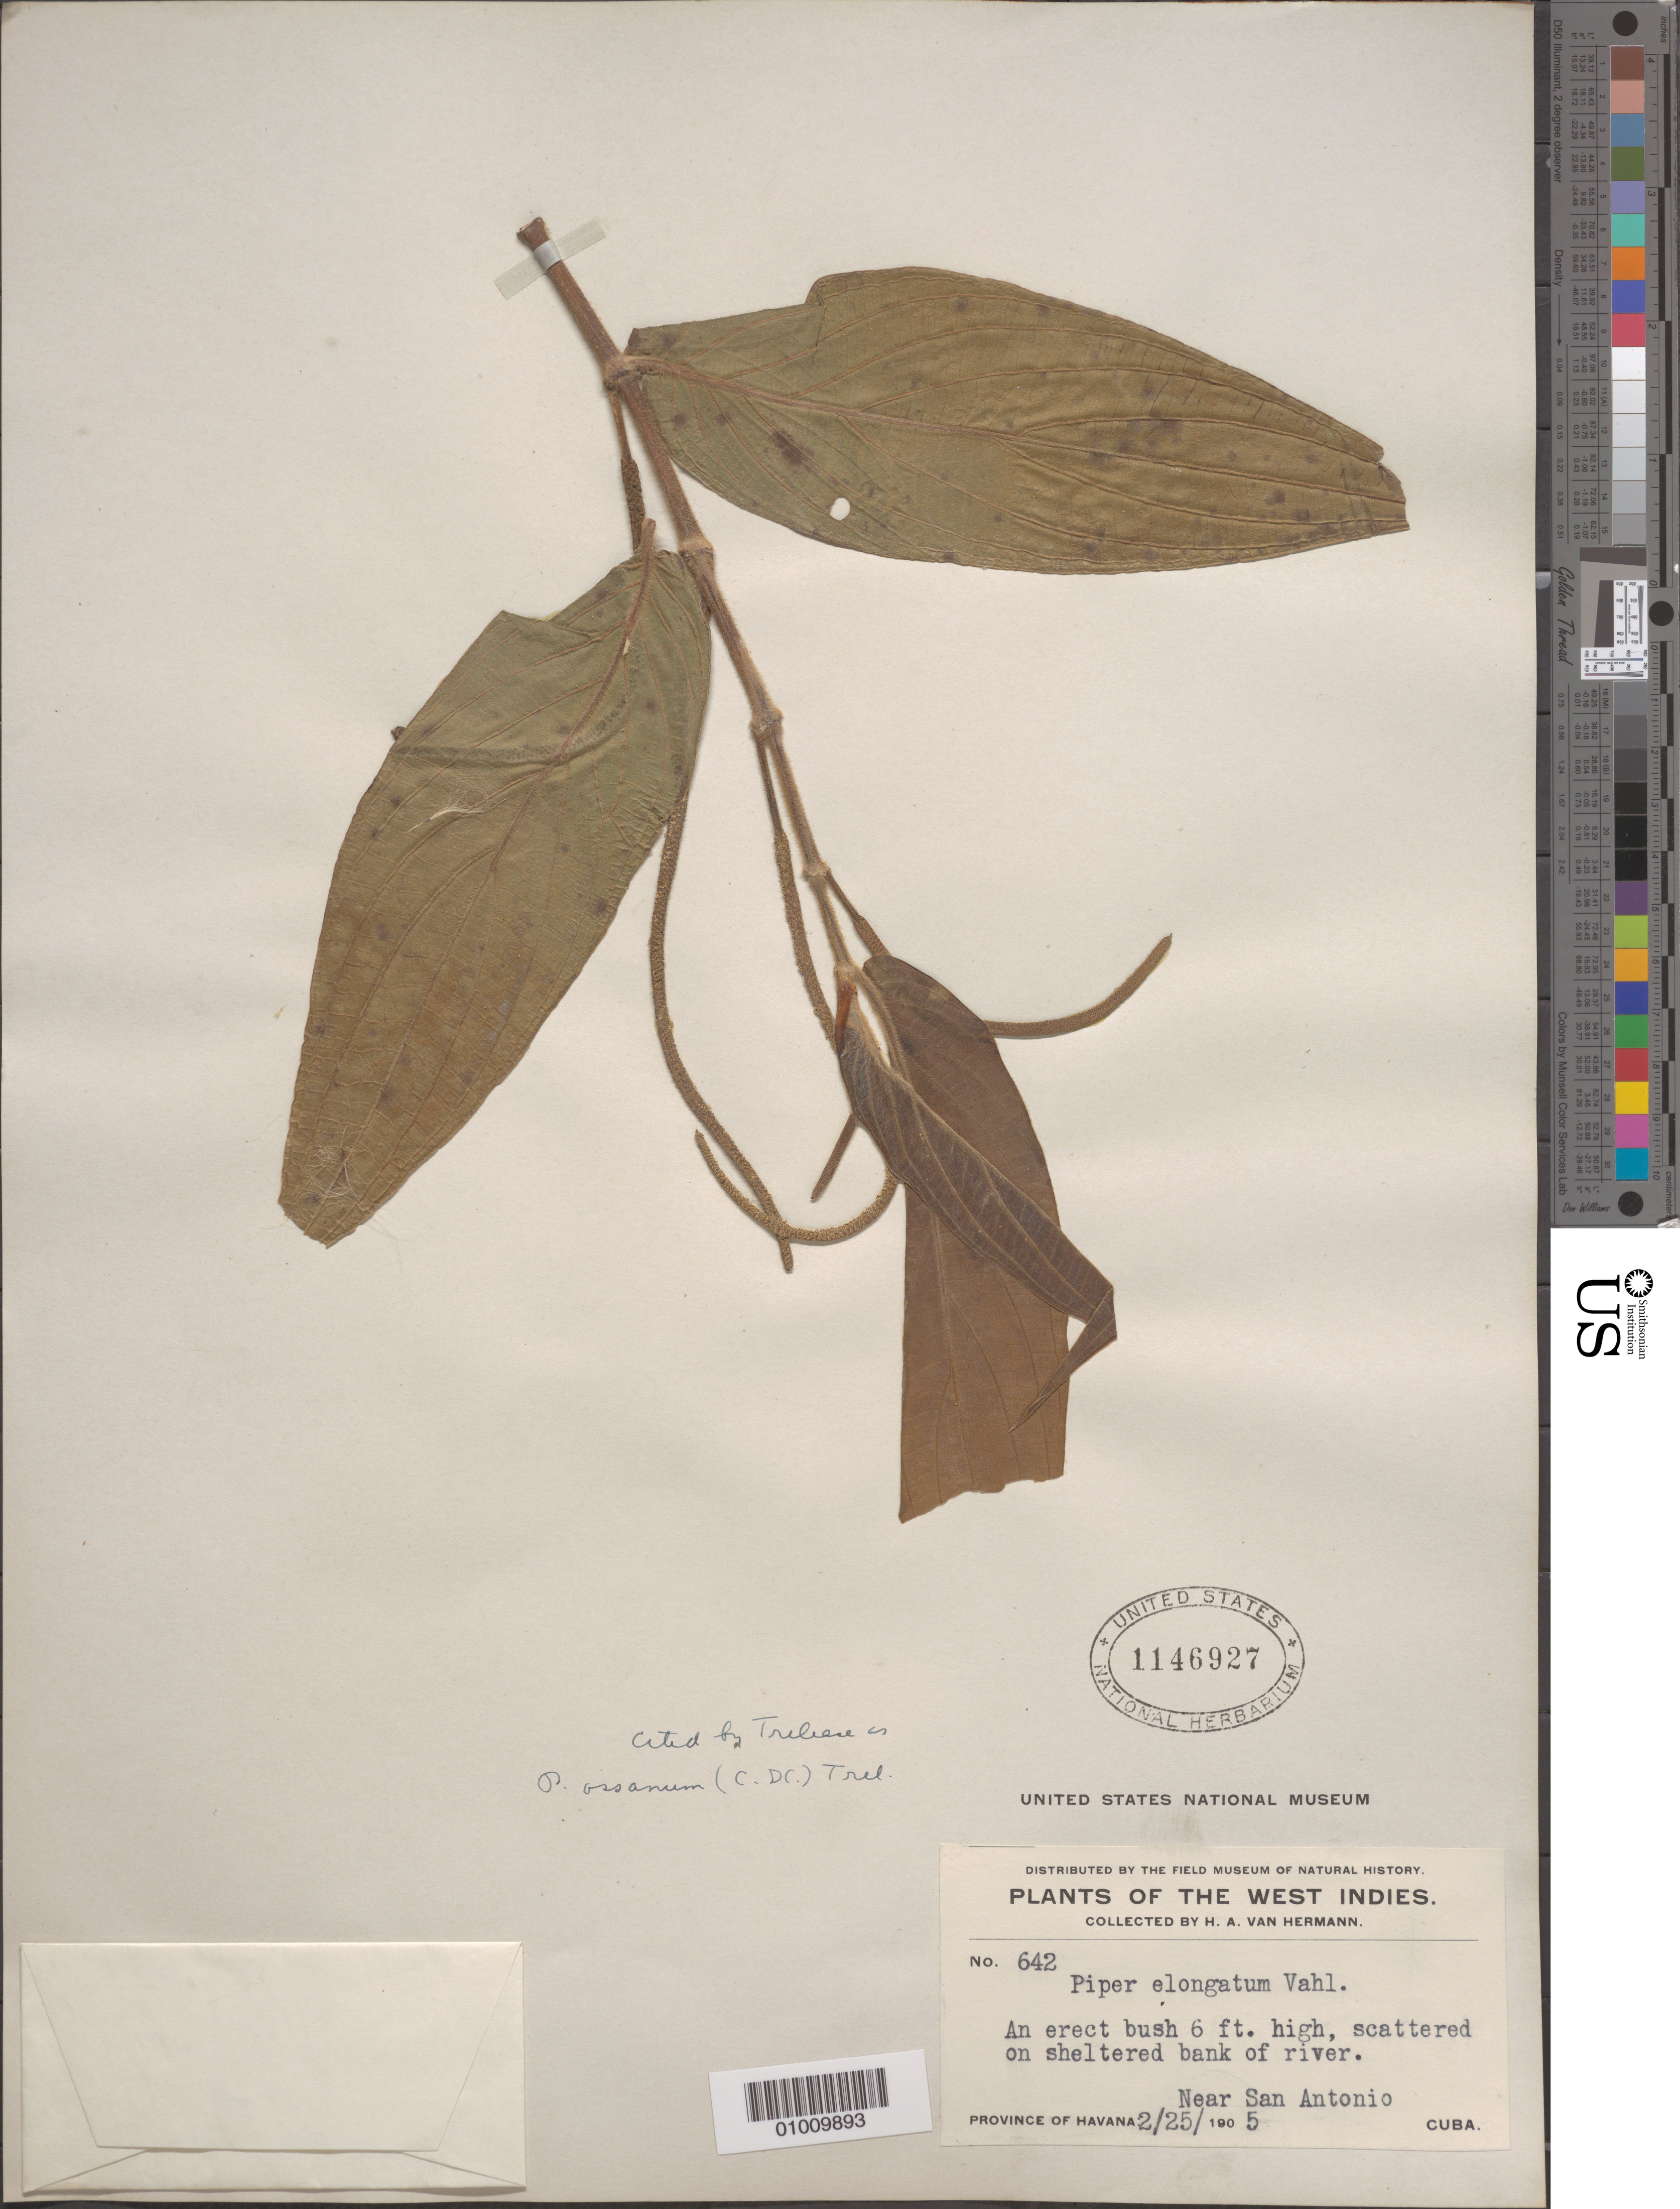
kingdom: Plantae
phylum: Tracheophyta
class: Magnoliopsida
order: Piperales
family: Piperaceae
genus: Piper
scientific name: Piper ossanum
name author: (C. DC.) Trel.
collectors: H. A. Van Hermann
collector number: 642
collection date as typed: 25 Feb 1905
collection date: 1905-02-25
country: Cuba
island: Cuba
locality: Province of Havana near San Antonio Scattered on sheltered bank of river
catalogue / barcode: US 1146927